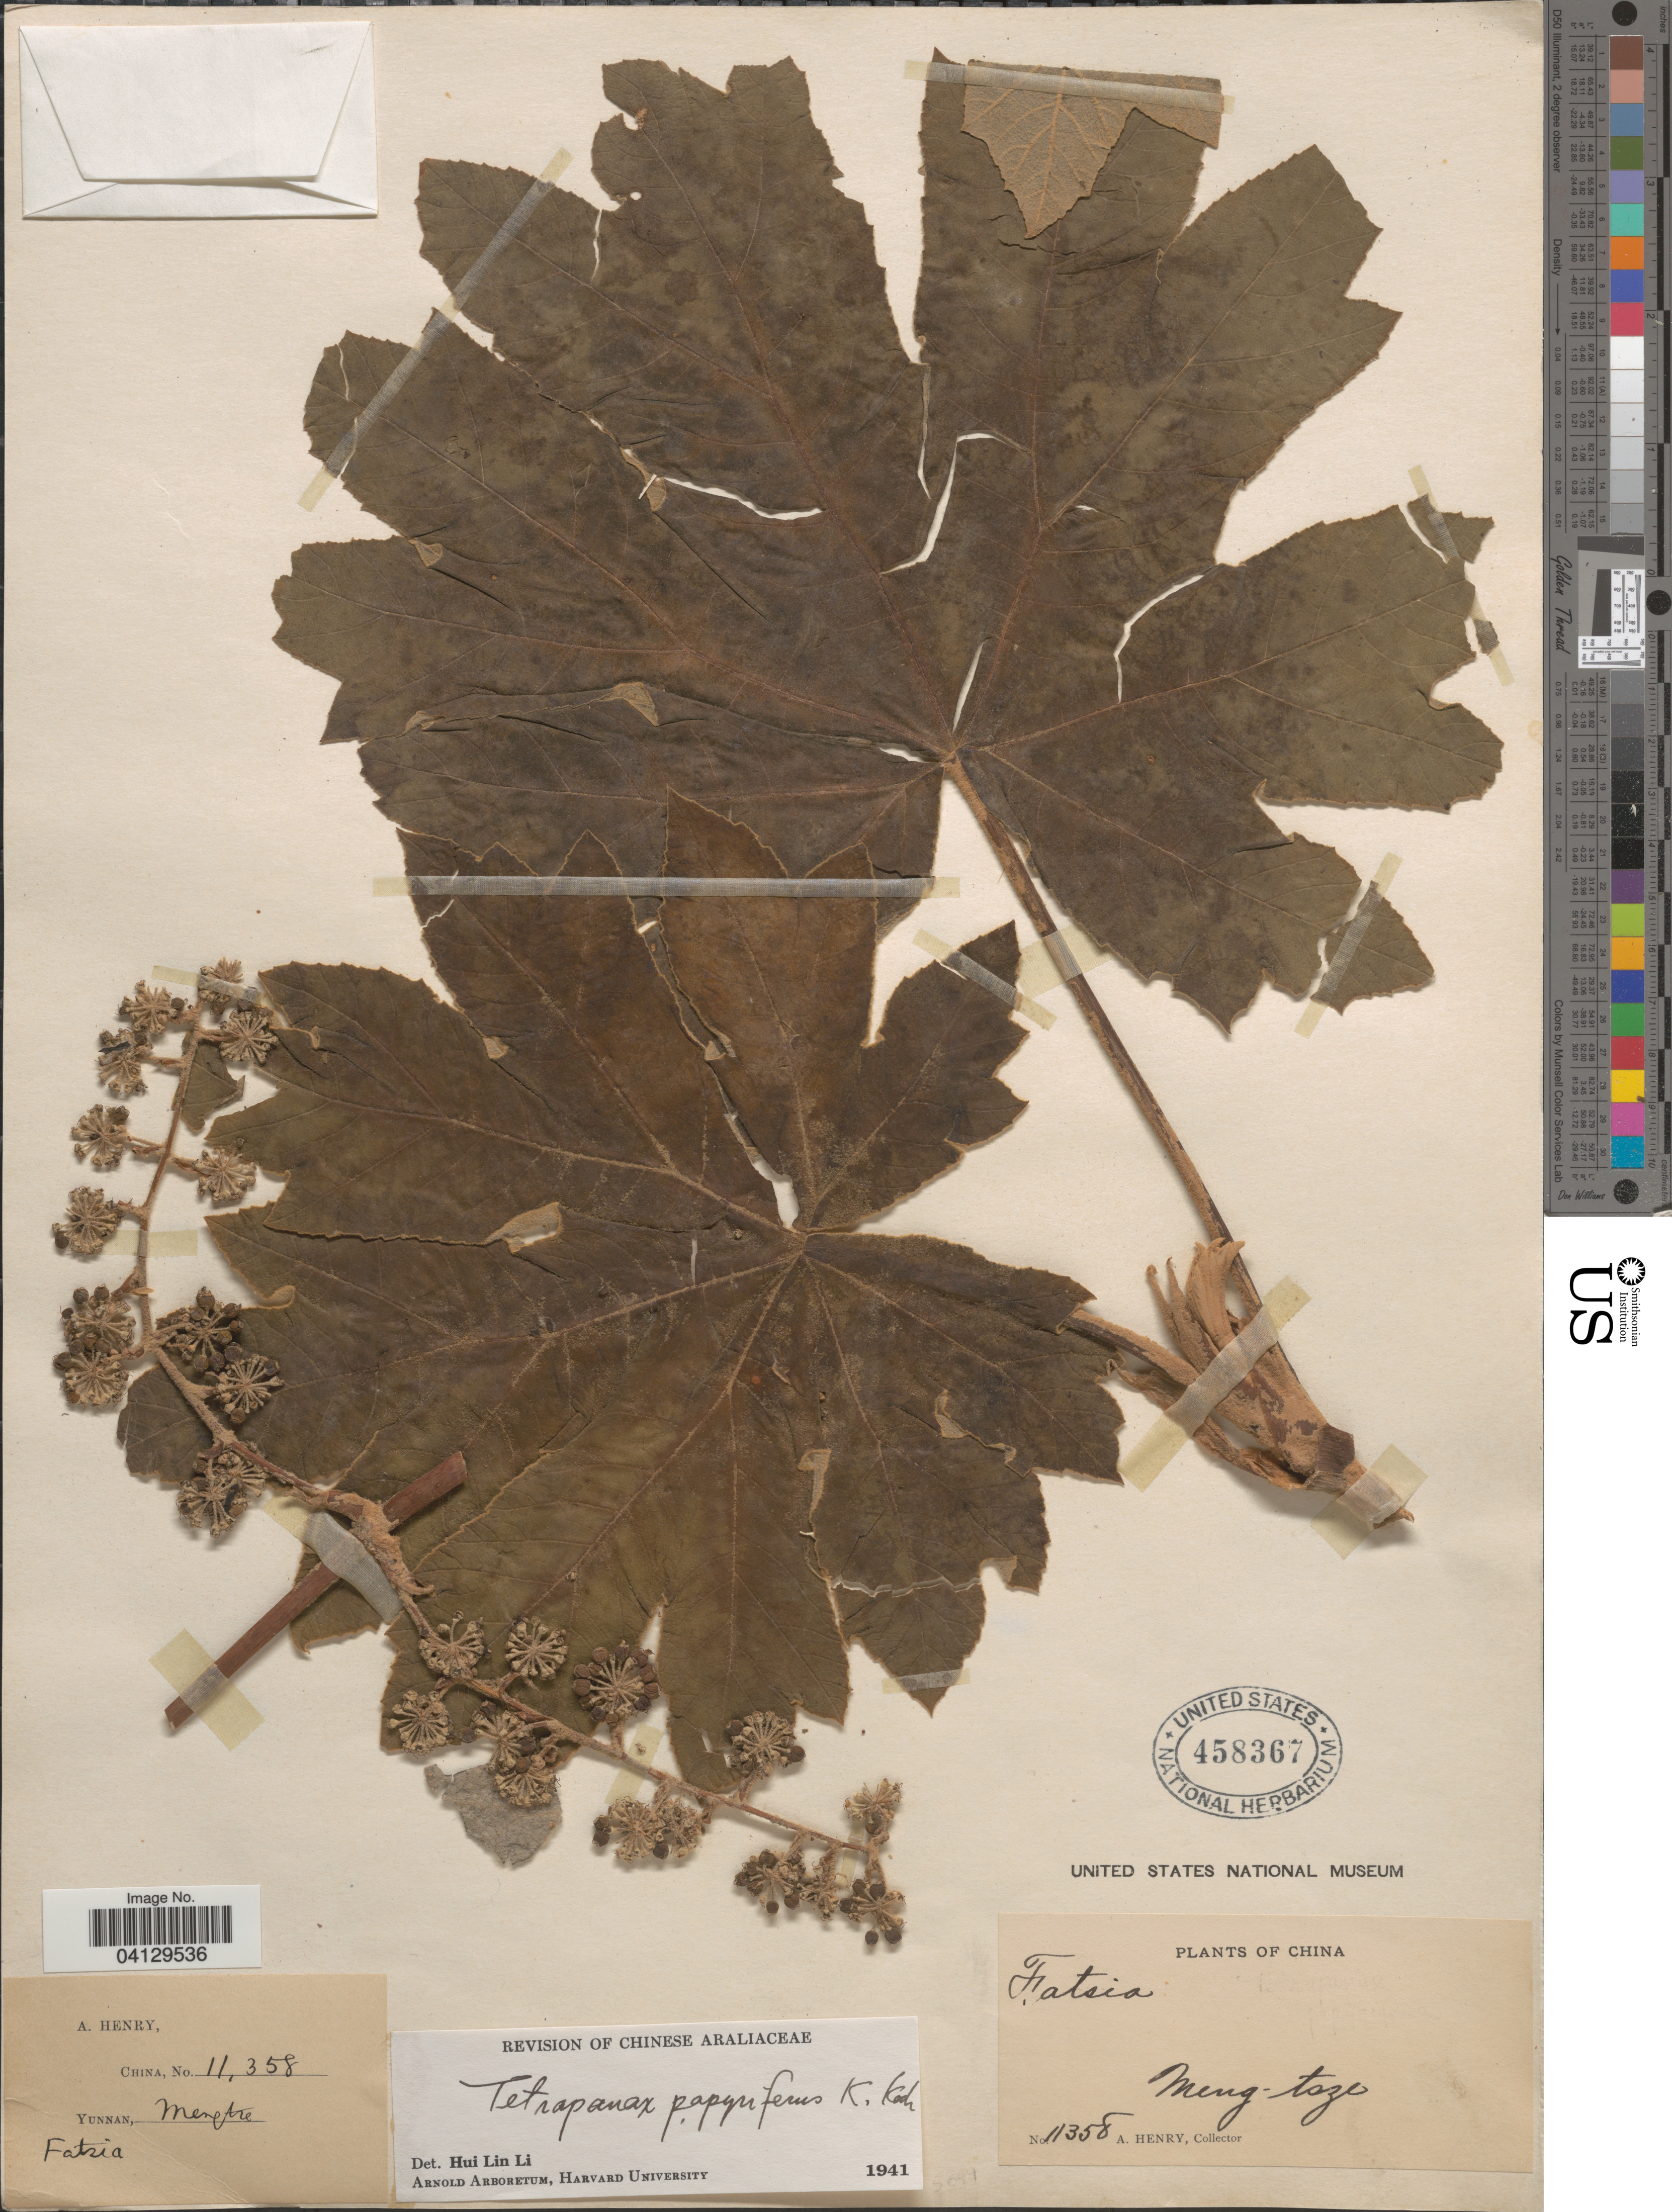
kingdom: Plantae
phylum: Tracheophyta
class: Magnoliopsida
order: Apiales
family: Araliaceae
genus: Tetrapanax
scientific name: Tetrapanax papyrifer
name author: (Hook.) K. Koch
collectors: A. Henry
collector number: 11358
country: China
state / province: Yunnan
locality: Meng-toze.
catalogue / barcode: US 458367